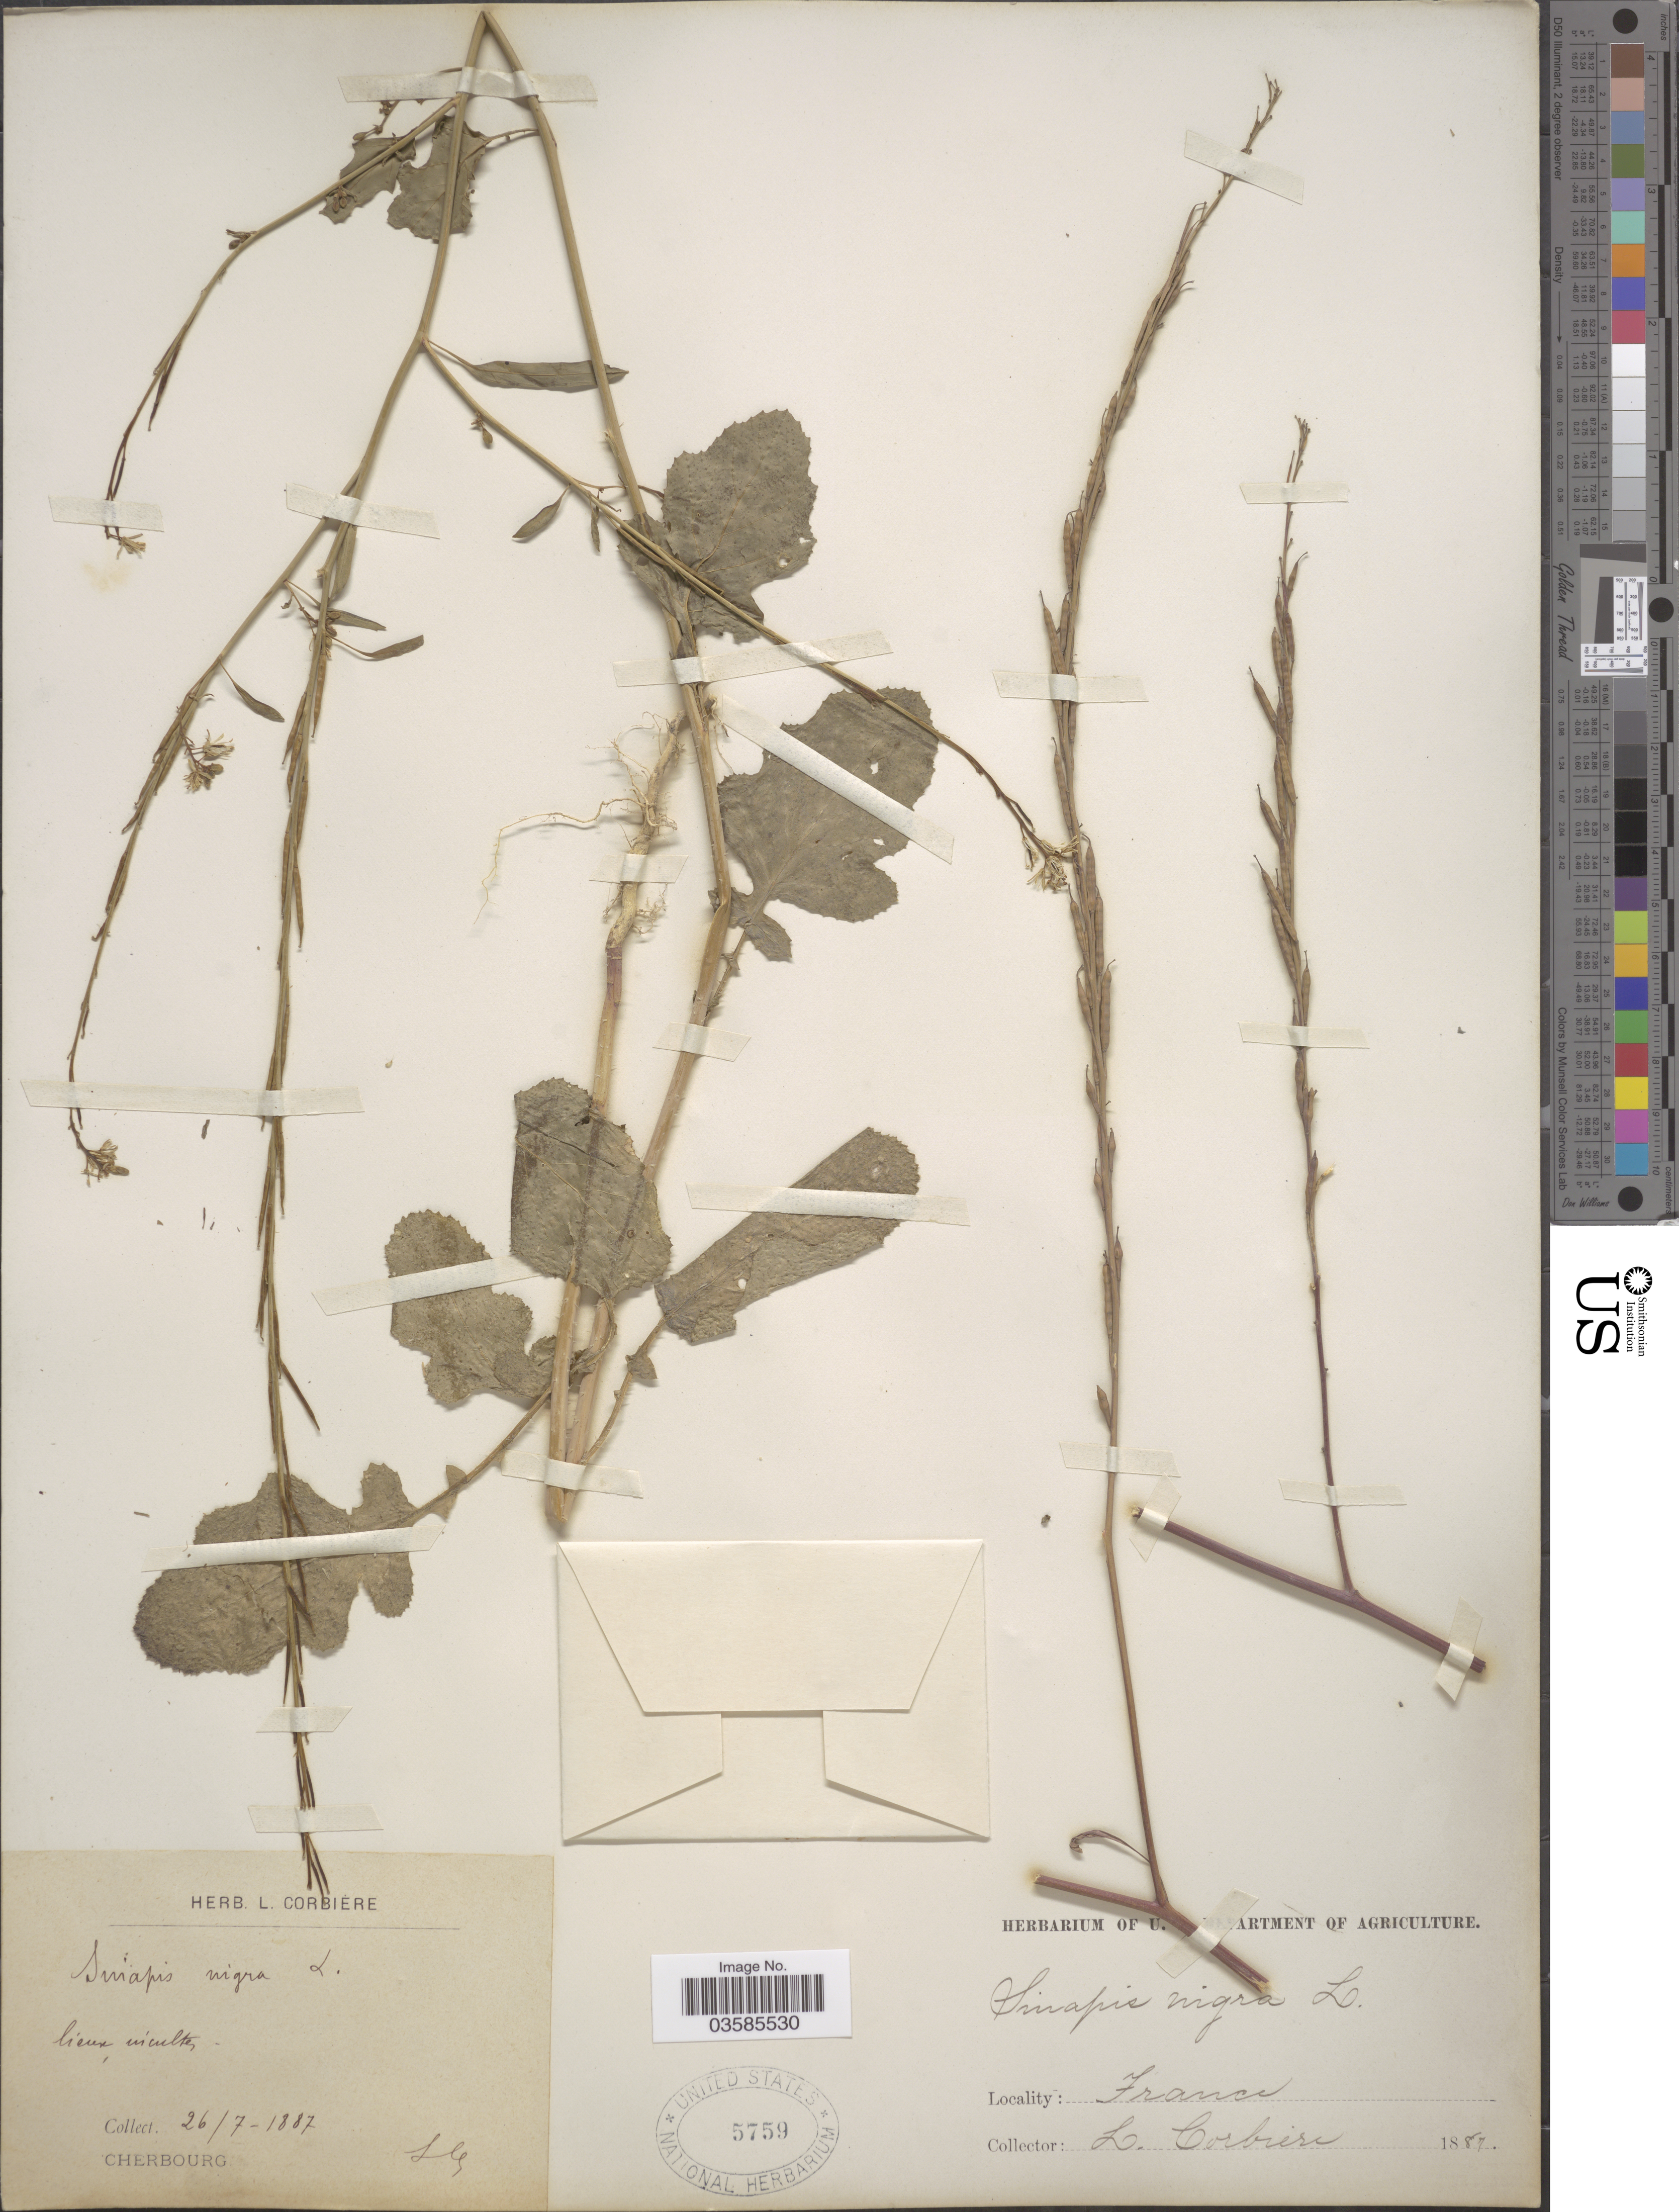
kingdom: Plantae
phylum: Tracheophyta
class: Magnoliopsida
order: Brassicales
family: Brassicaceae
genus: Brassica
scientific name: Brassica nigra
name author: (L.) W.D.J. Koch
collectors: L. Corbière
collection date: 1887-07-26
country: France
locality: Cherbourg.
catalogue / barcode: US 5759